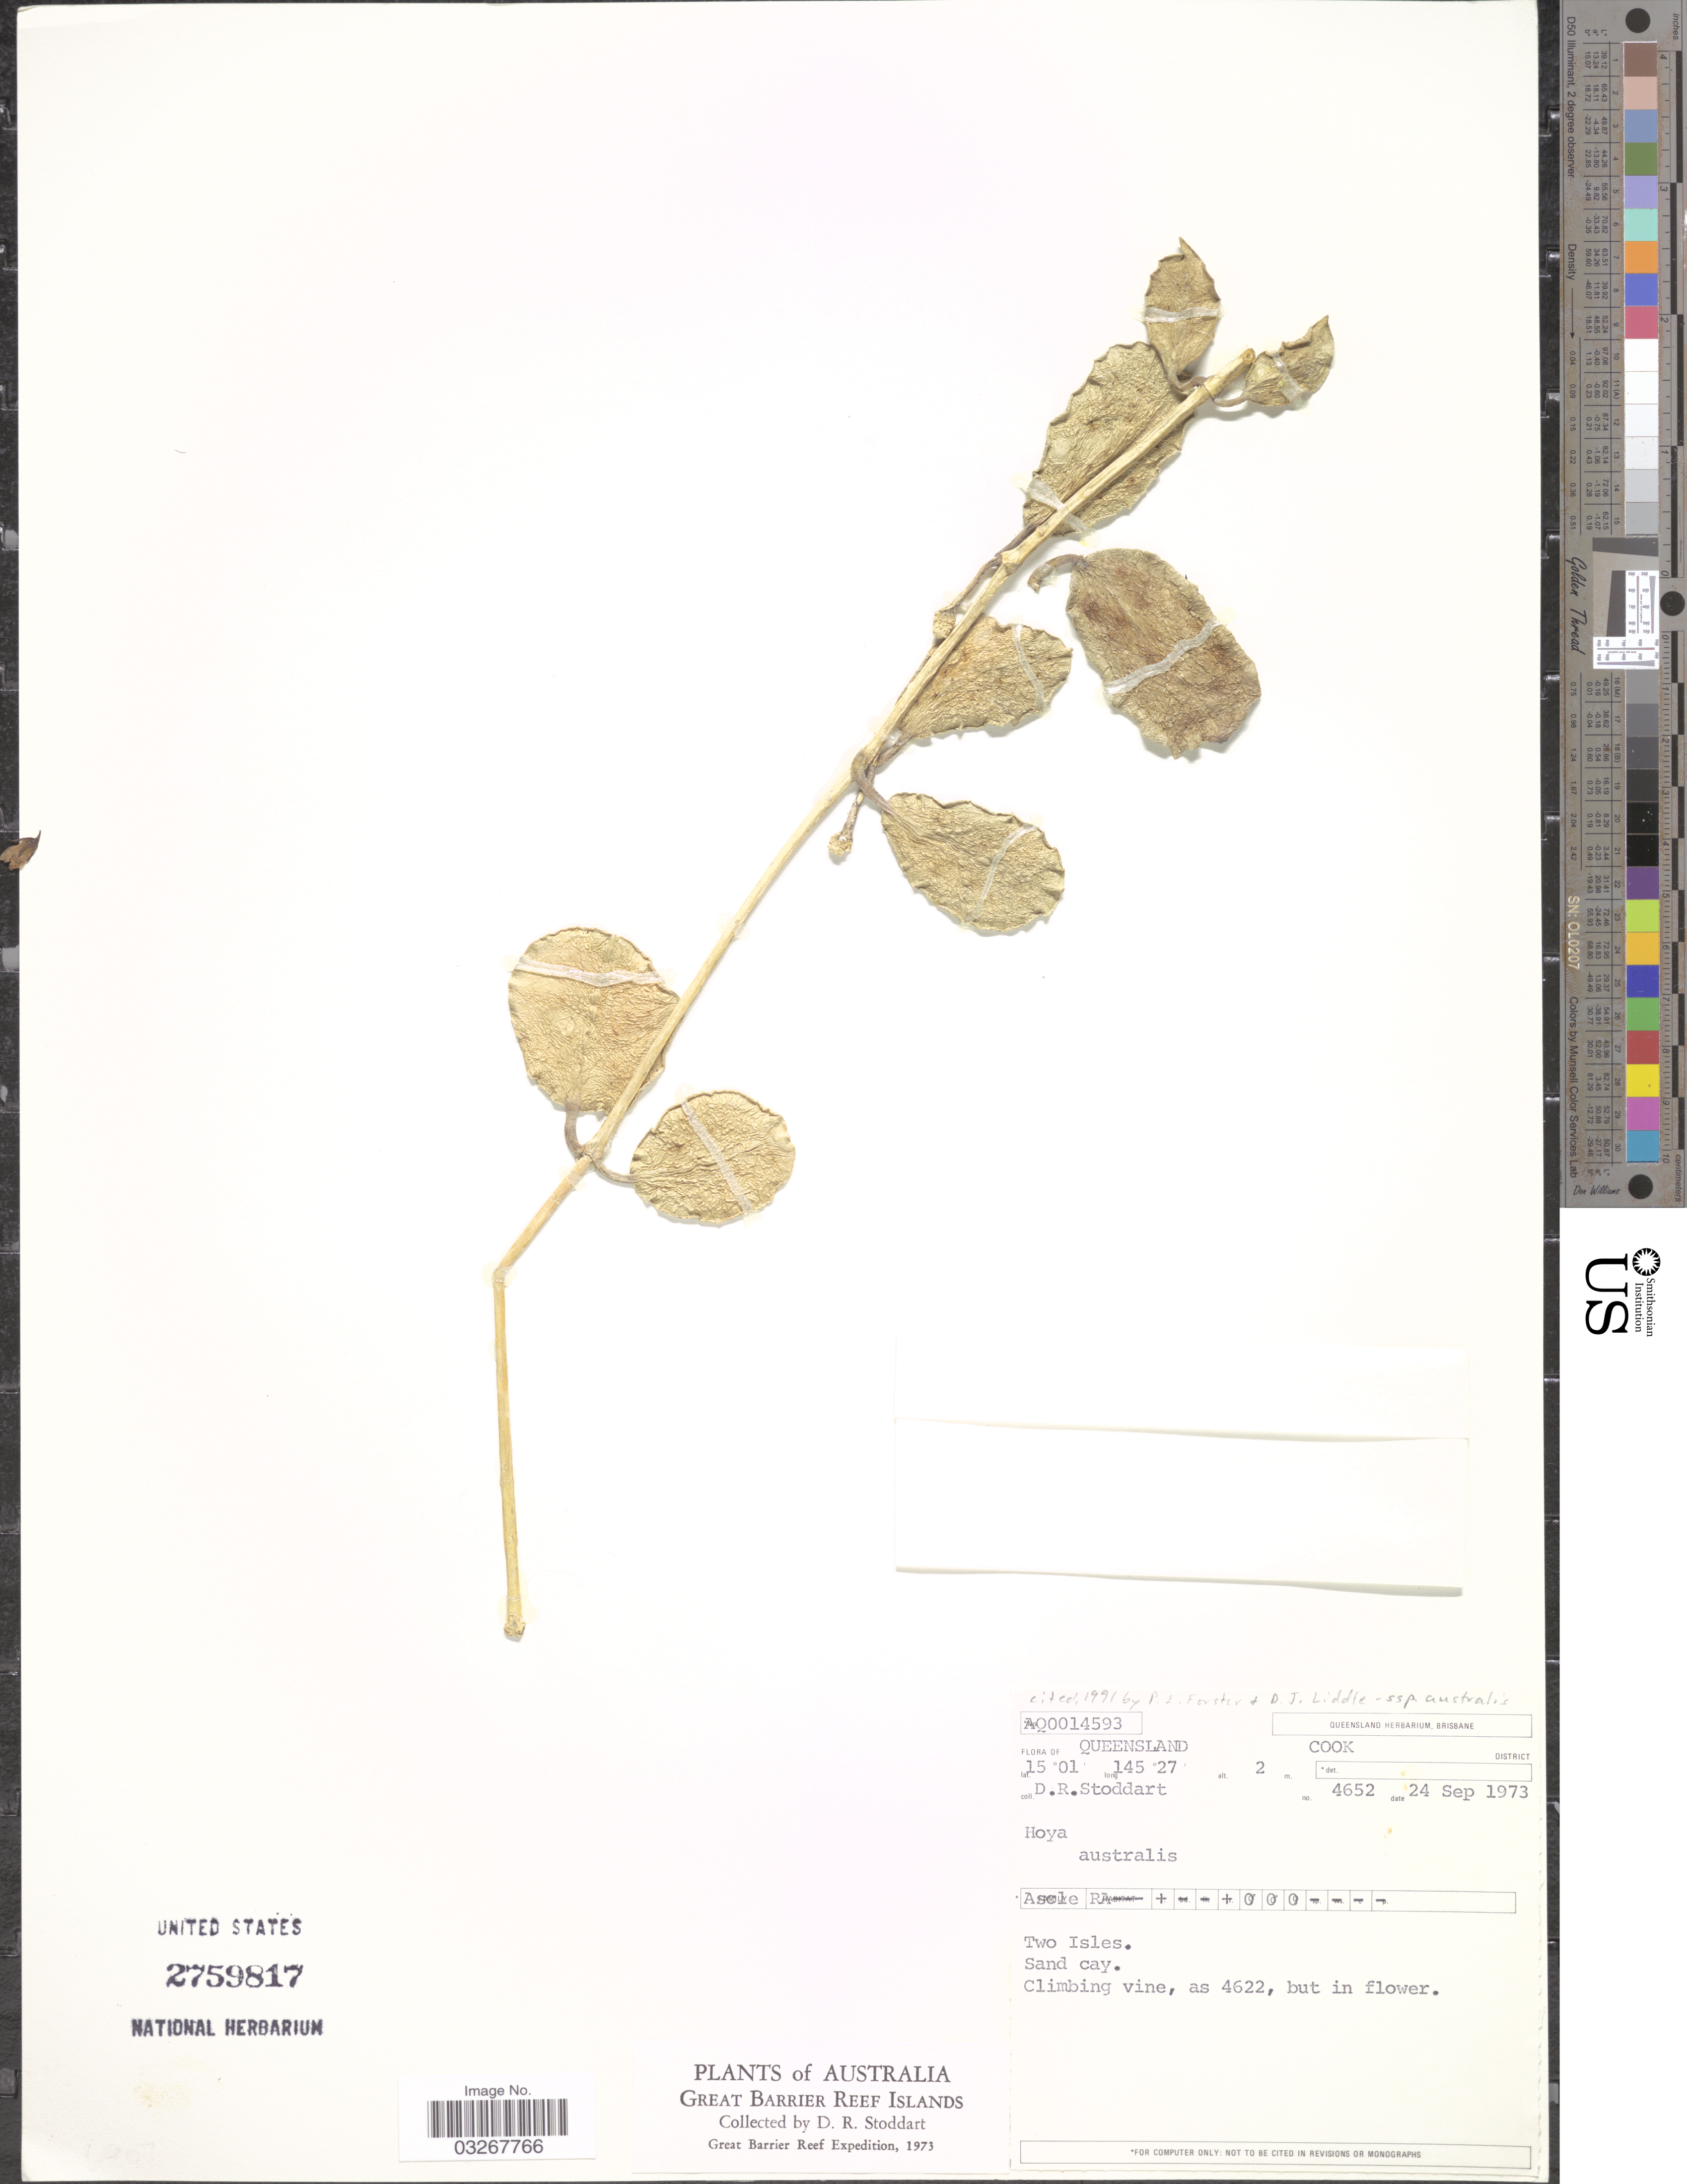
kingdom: Plantae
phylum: Tracheophyta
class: Magnoliopsida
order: Gentianales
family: Apocynaceae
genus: Hoya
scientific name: Hoya australis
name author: R. Br. ex J. Traill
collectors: D. R. Stoddart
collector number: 4652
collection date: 1973-09-24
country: Australia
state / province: Queensland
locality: Cook District. Two Isles.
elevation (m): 2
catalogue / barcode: US 2759817